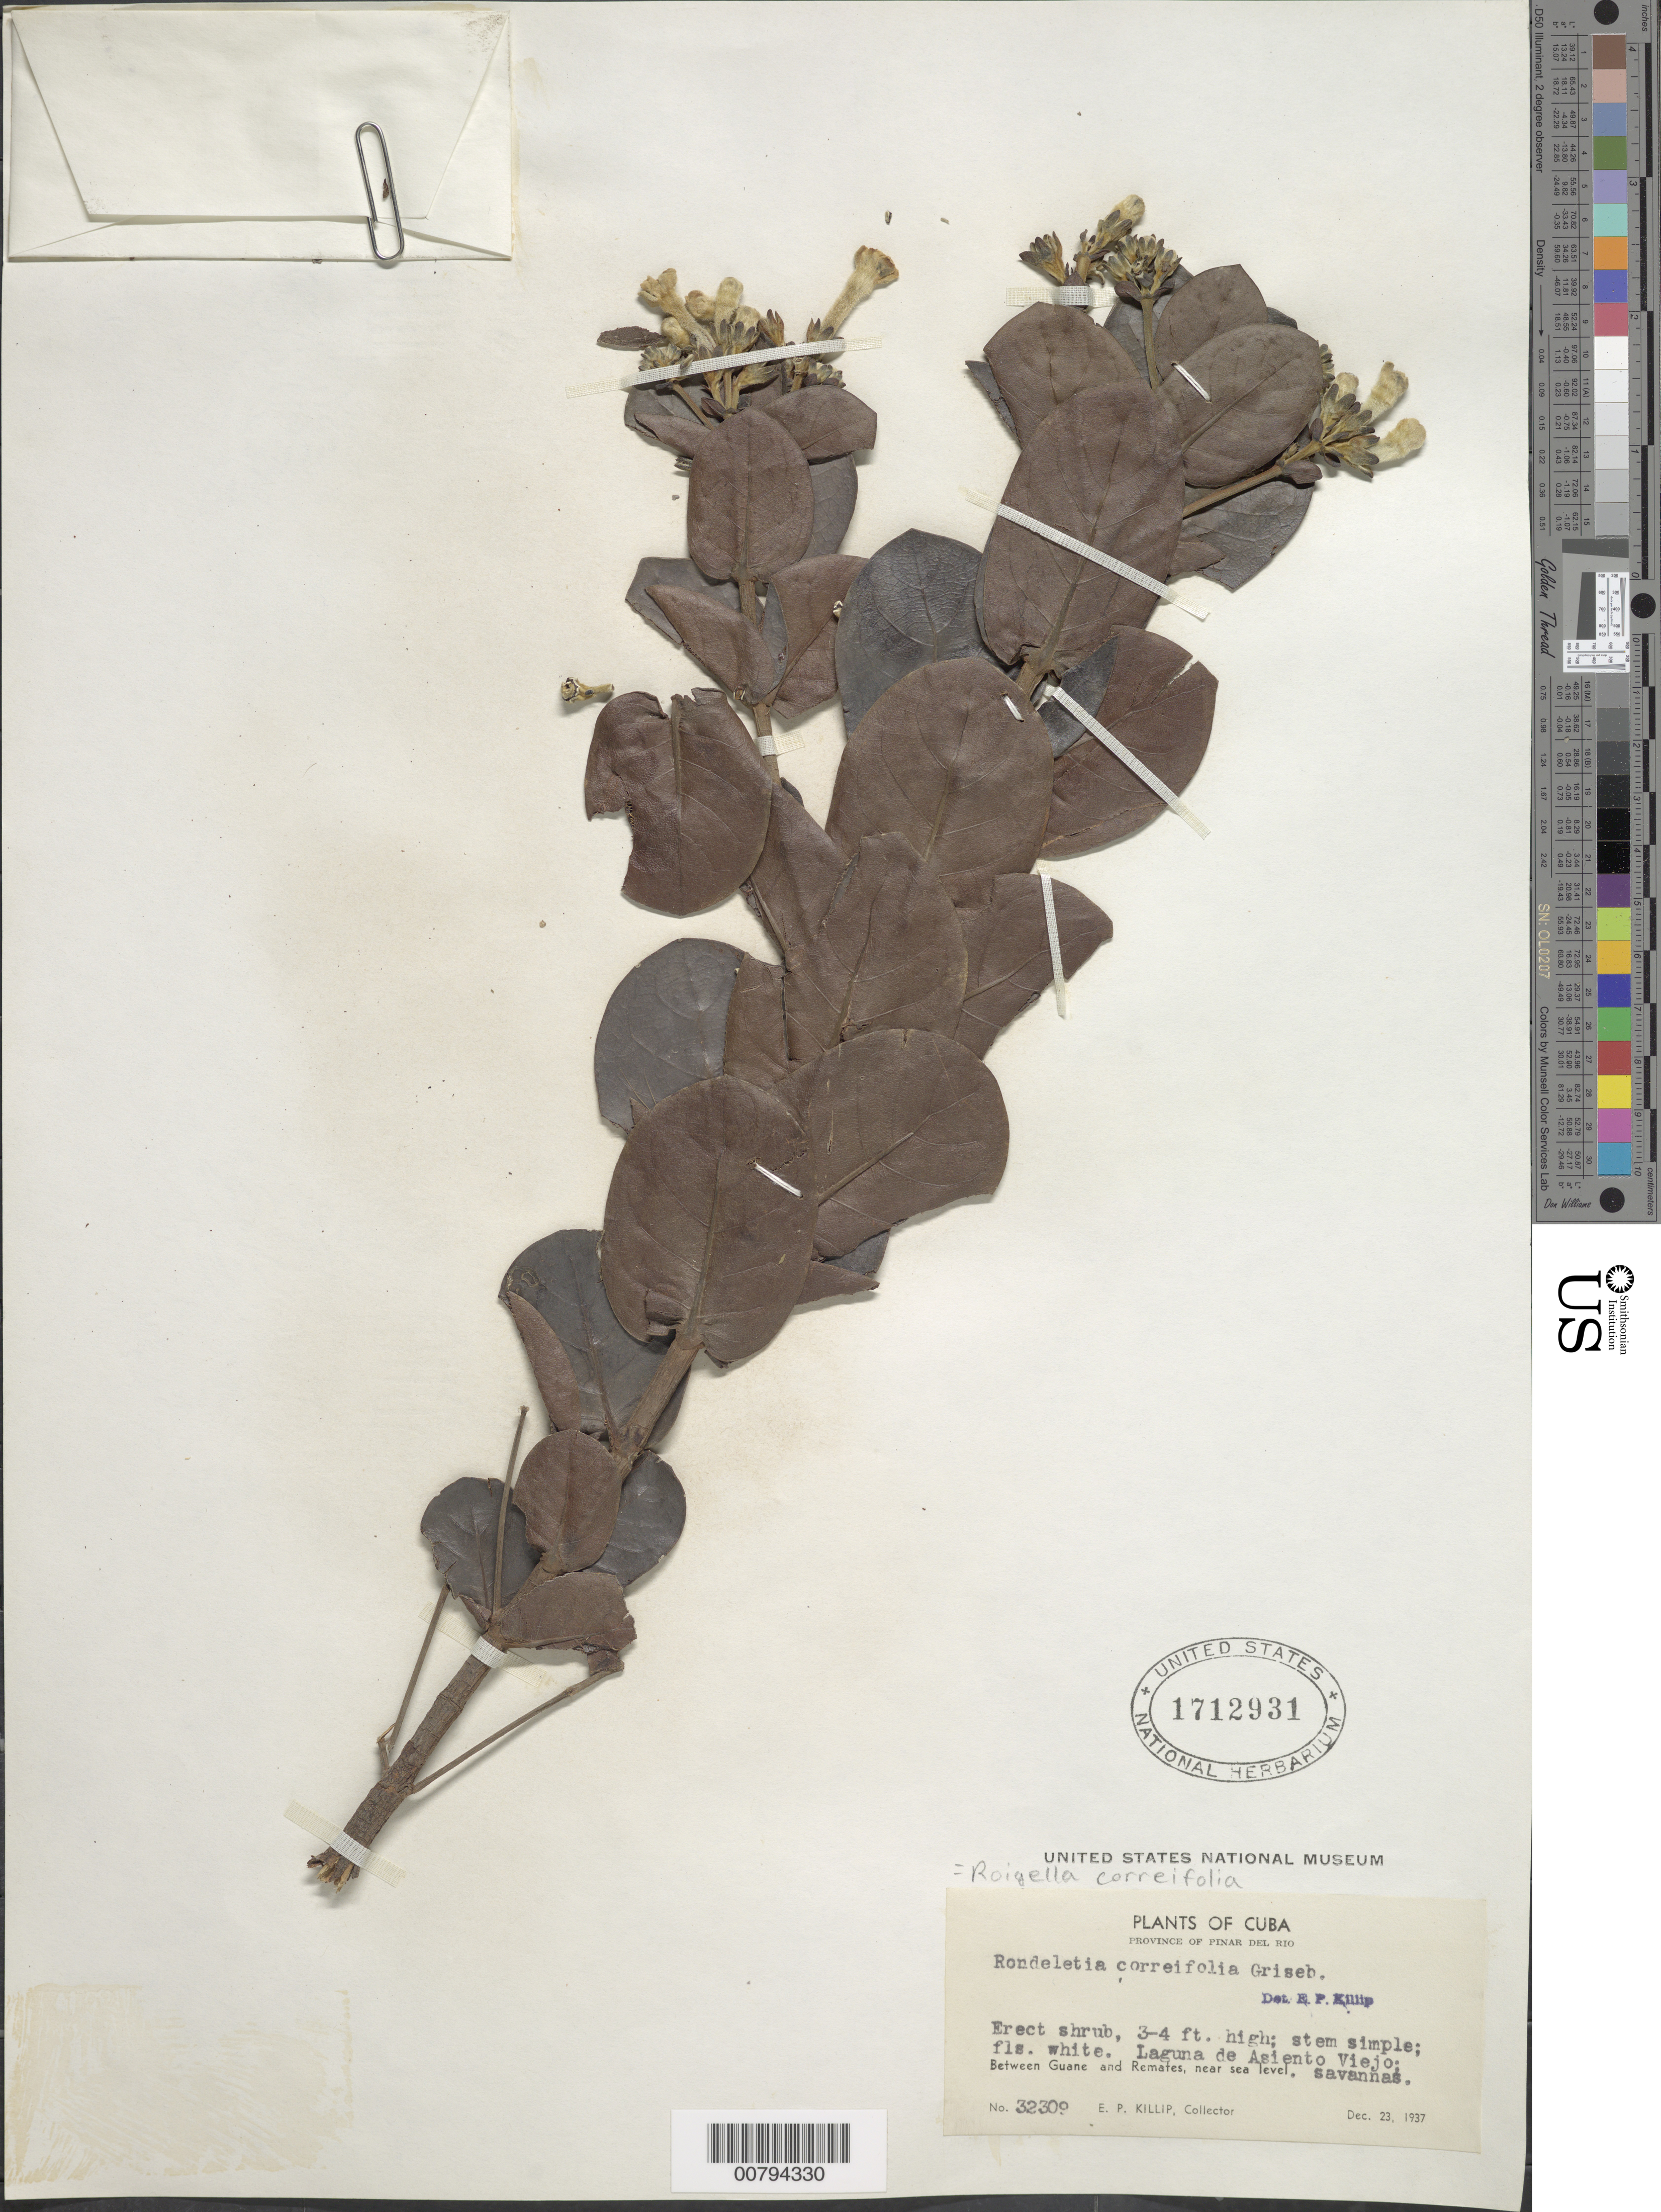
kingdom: Plantae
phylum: Tracheophyta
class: Magnoliopsida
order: Gentianales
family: Rubiaceae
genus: Roigella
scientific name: Roigella correifolia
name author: (Griseb.) Borhidi & Fernández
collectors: E. P. Killip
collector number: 32309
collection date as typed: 23 Dec 1937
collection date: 1937-12-23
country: Cuba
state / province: Pinar del Río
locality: Laguna de Asiento Viejo; between Guane and Remates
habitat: Savannas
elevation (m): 0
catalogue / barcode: US 1712931